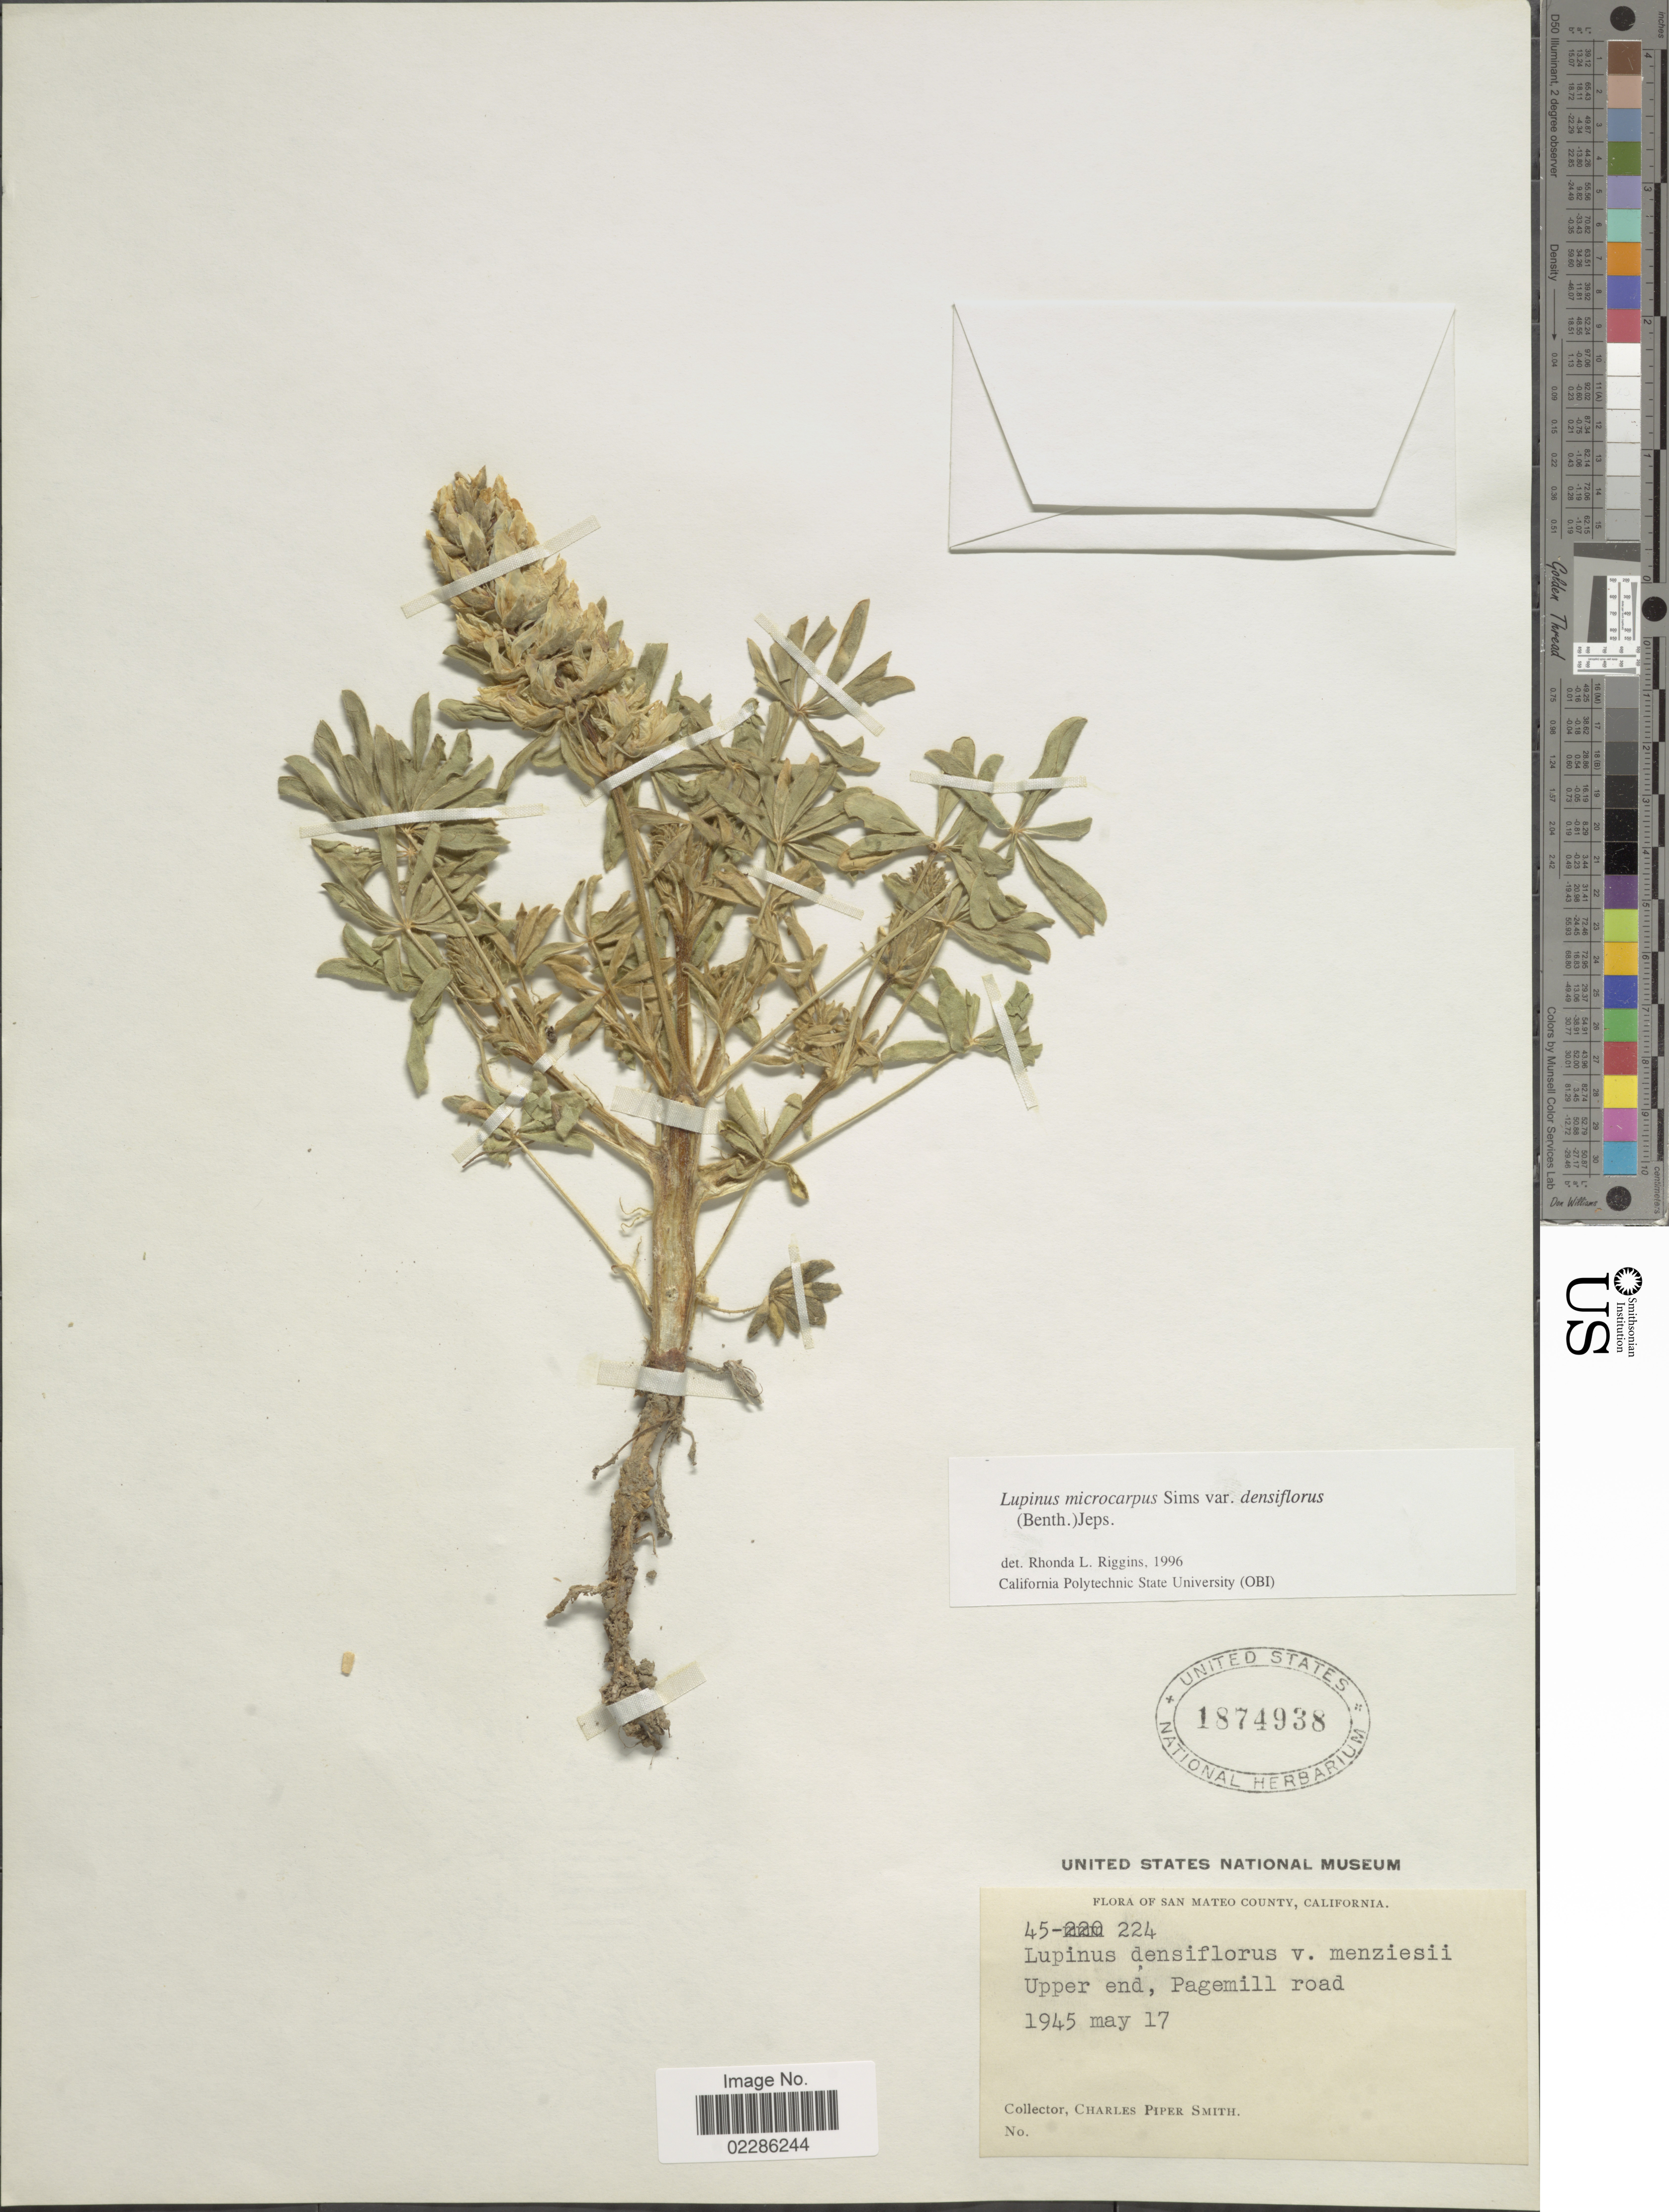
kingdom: Plantae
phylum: Tracheophyta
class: Magnoliopsida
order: Fabales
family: Fabaceae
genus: Lupinus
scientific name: Lupinus microcarpus var. densiflorus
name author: (Benth.) Jeps.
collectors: C. P. Smith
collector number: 45-224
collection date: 1945-05-17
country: United States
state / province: California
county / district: San Mateo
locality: San Mateo County, Upper end, Pagemille road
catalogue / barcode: US 1874938